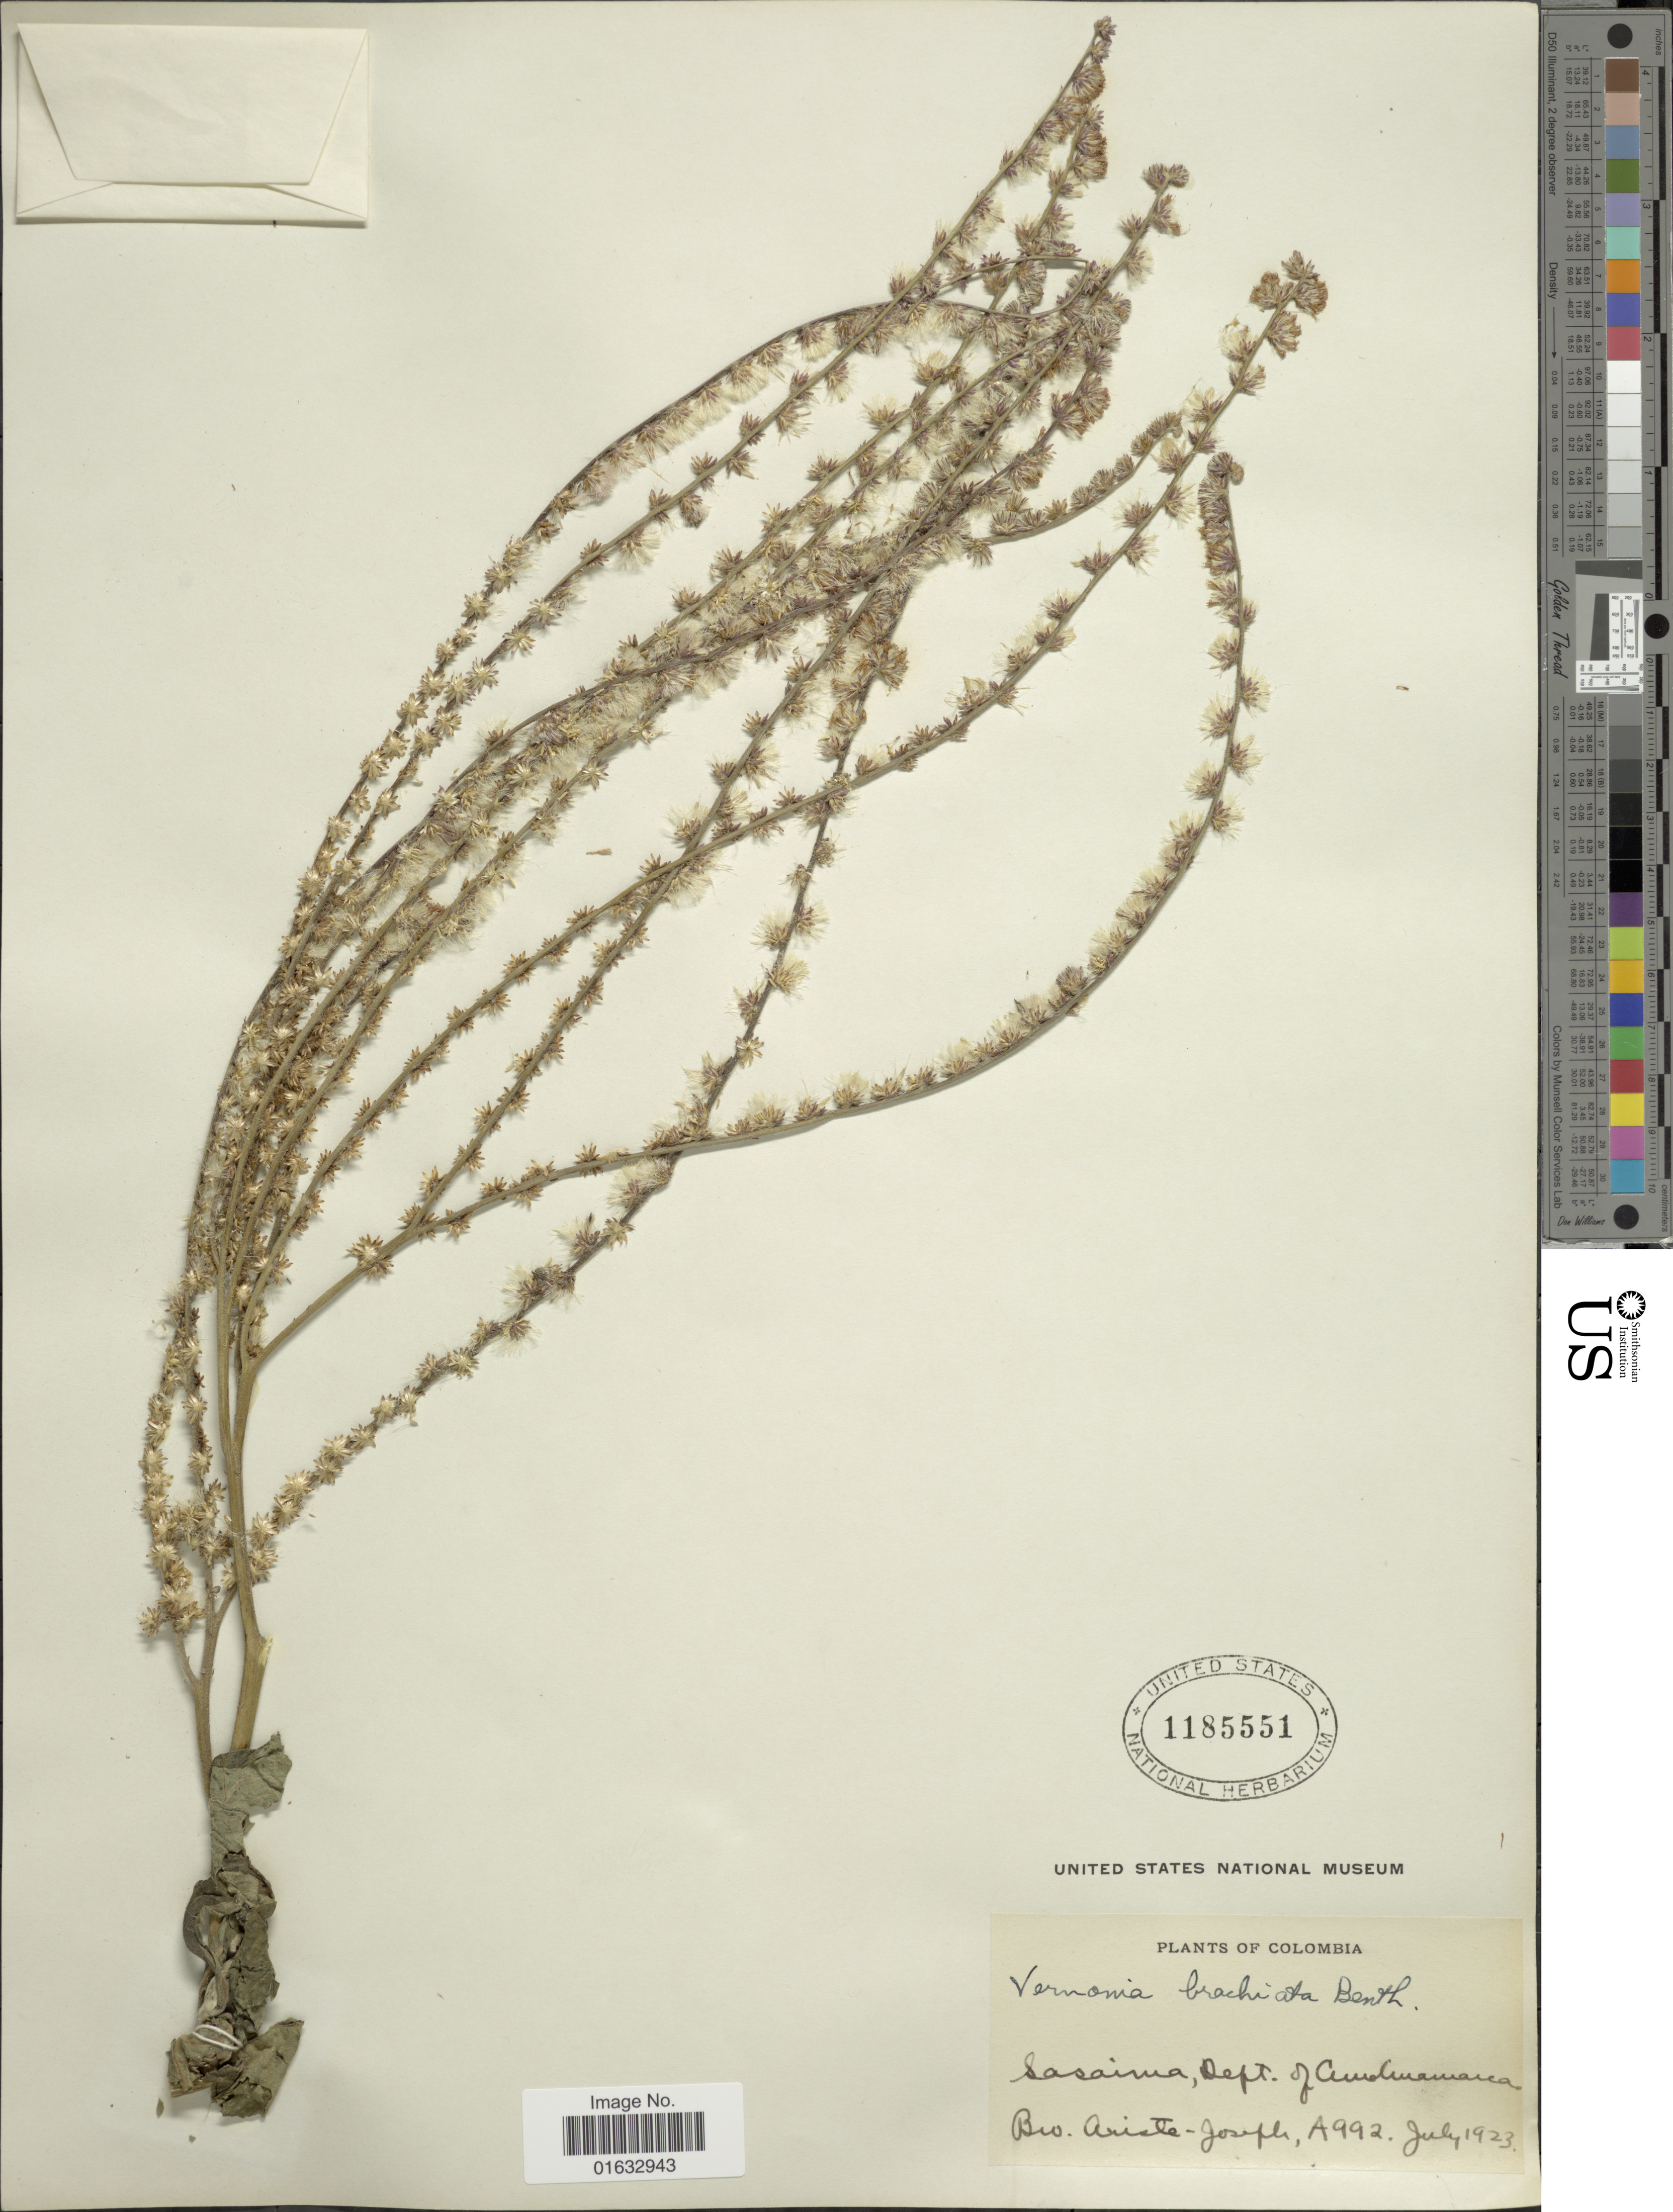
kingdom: Plantae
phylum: Tracheophyta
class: Magnoliopsida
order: Asterales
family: Asteraceae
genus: Eirmocephala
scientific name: Eirmocephala brachiata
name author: (Benth.) H. Rob.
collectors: Bro. Ariste-Joseph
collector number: A992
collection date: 1923-07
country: Colombia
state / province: Cundinamarca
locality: Casaima, Dept, of Cundinamarca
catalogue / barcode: US 1185551